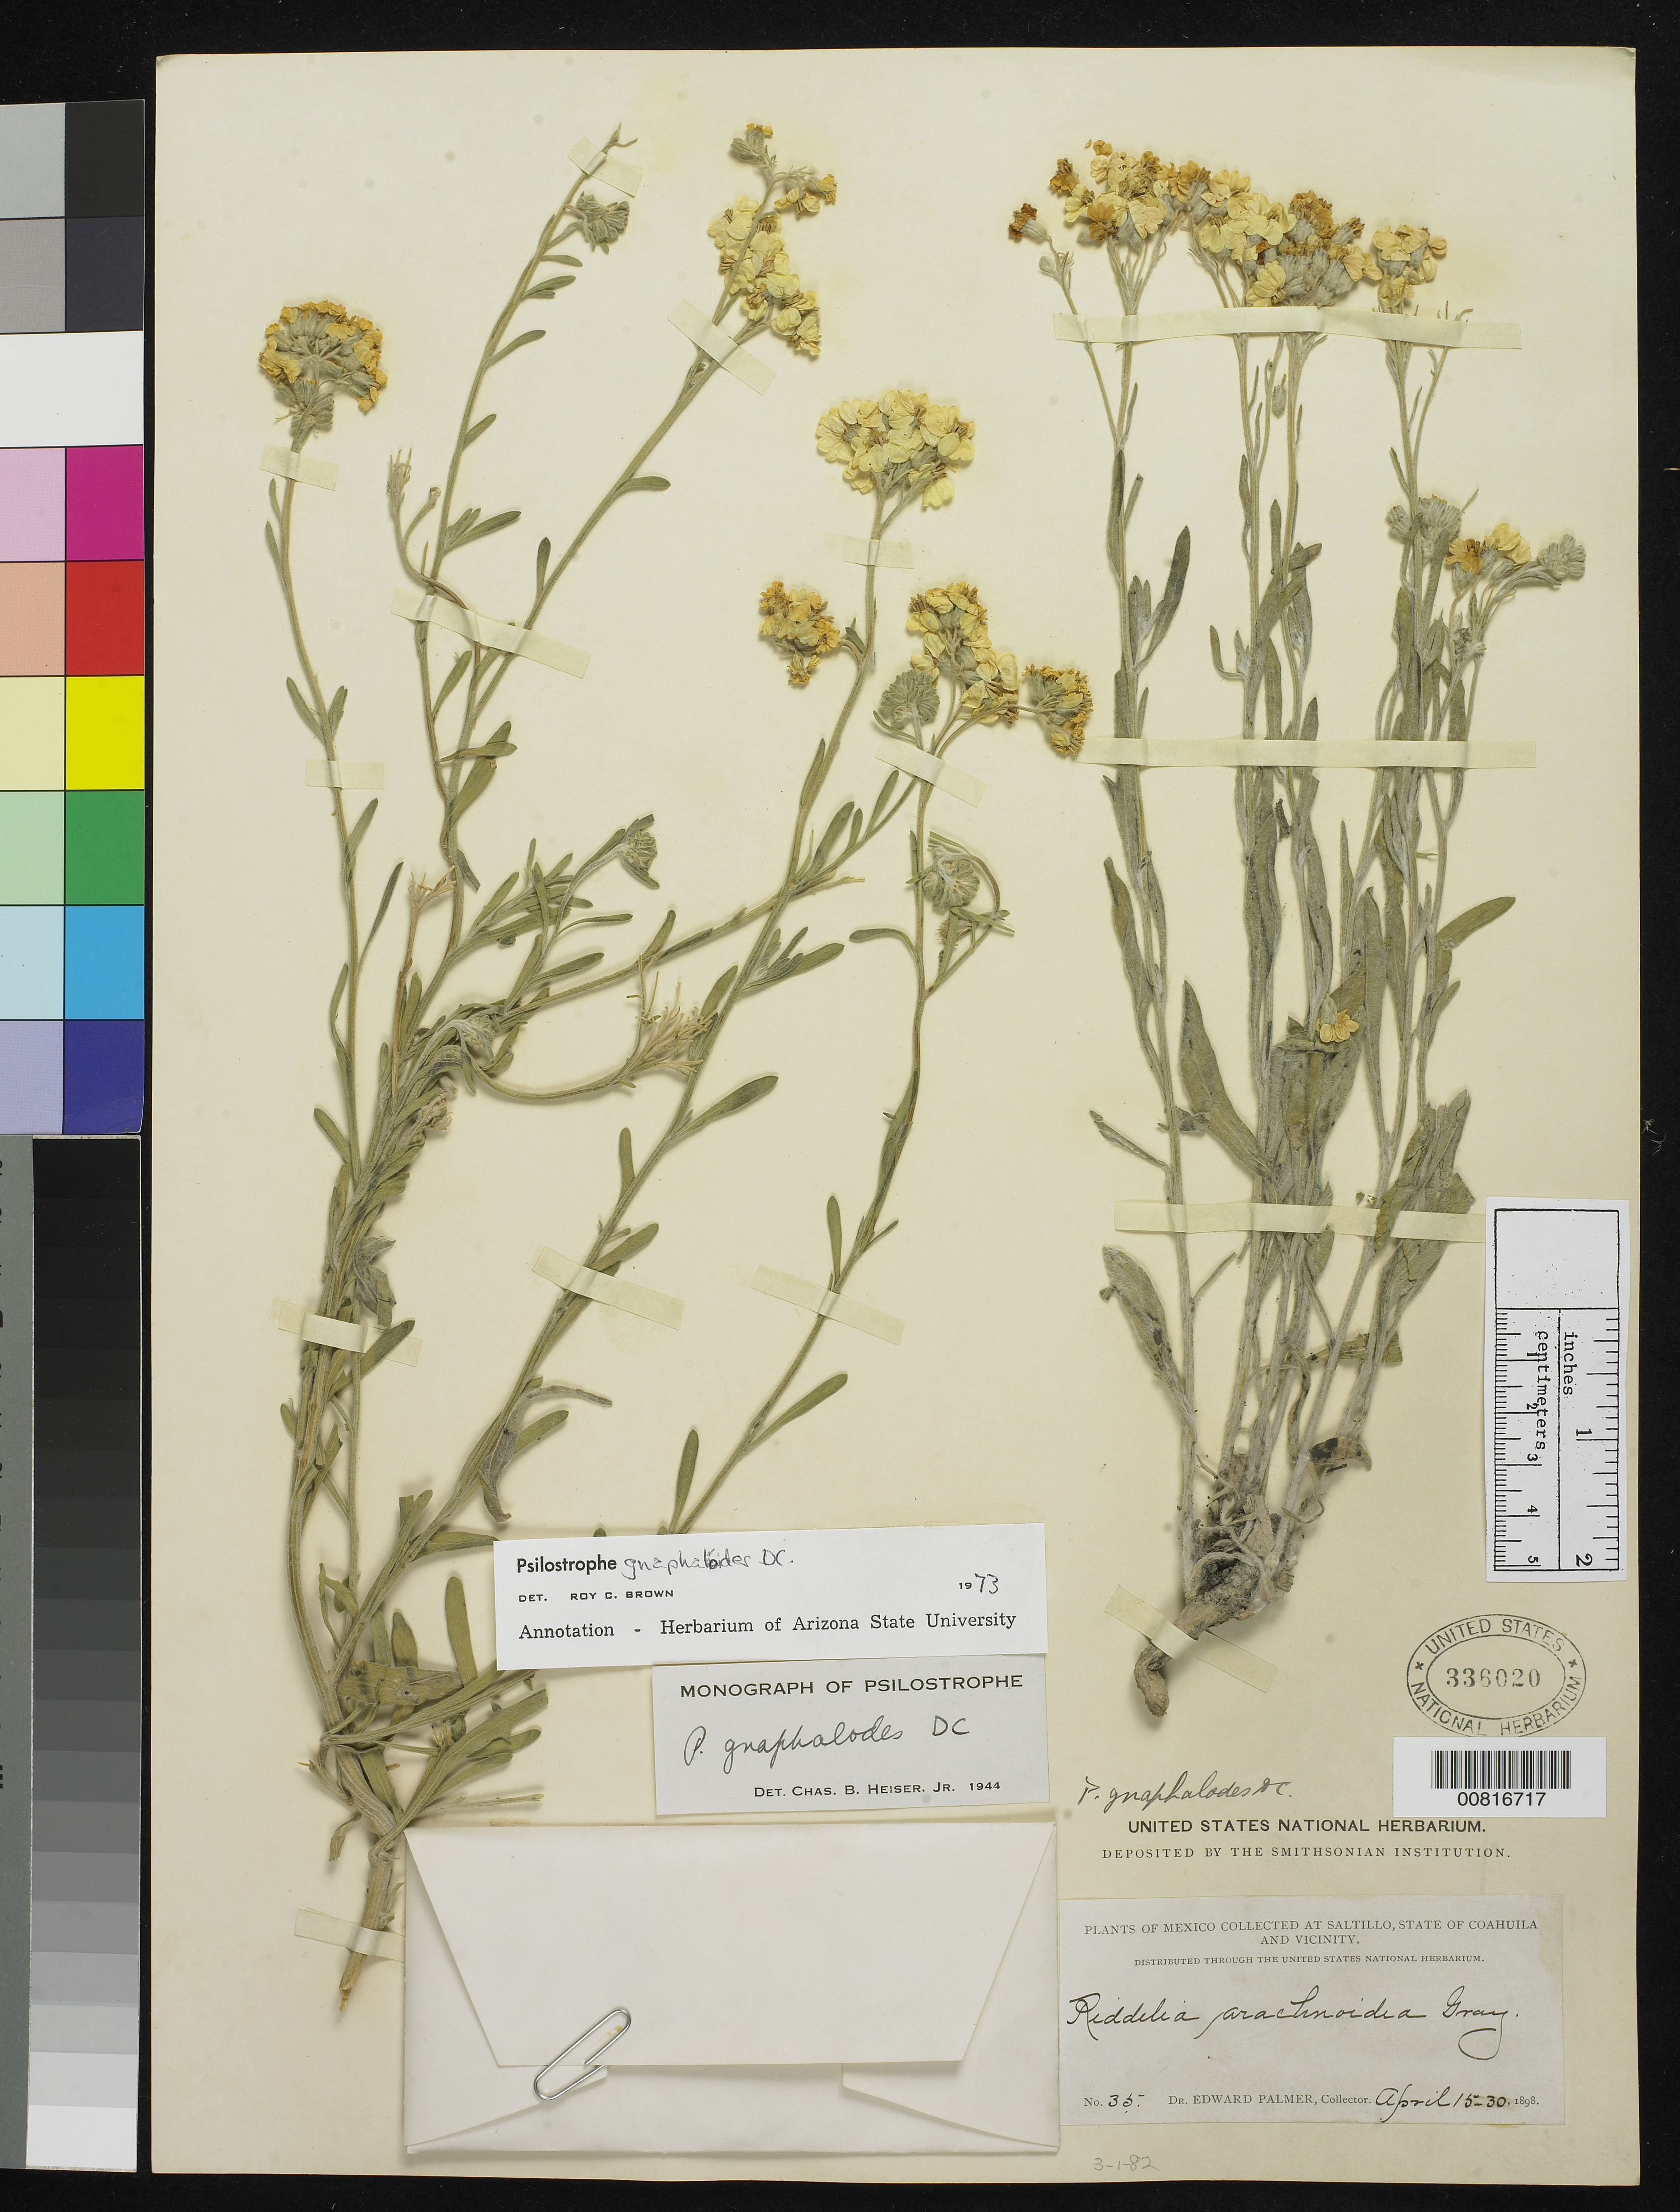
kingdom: Plantae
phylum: Tracheophyta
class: Magnoliopsida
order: Asterales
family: Asteraceae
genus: Psilostrophe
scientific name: Psilostrophe gnaphaloides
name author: DC.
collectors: E. Palmer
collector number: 35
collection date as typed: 15 Apr 1898 to 30 Apr 1898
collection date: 1898-04-15/1898-04-30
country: Mexico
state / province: Coahuila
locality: Saltillo, Coahuila and vicinity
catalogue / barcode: US 336020